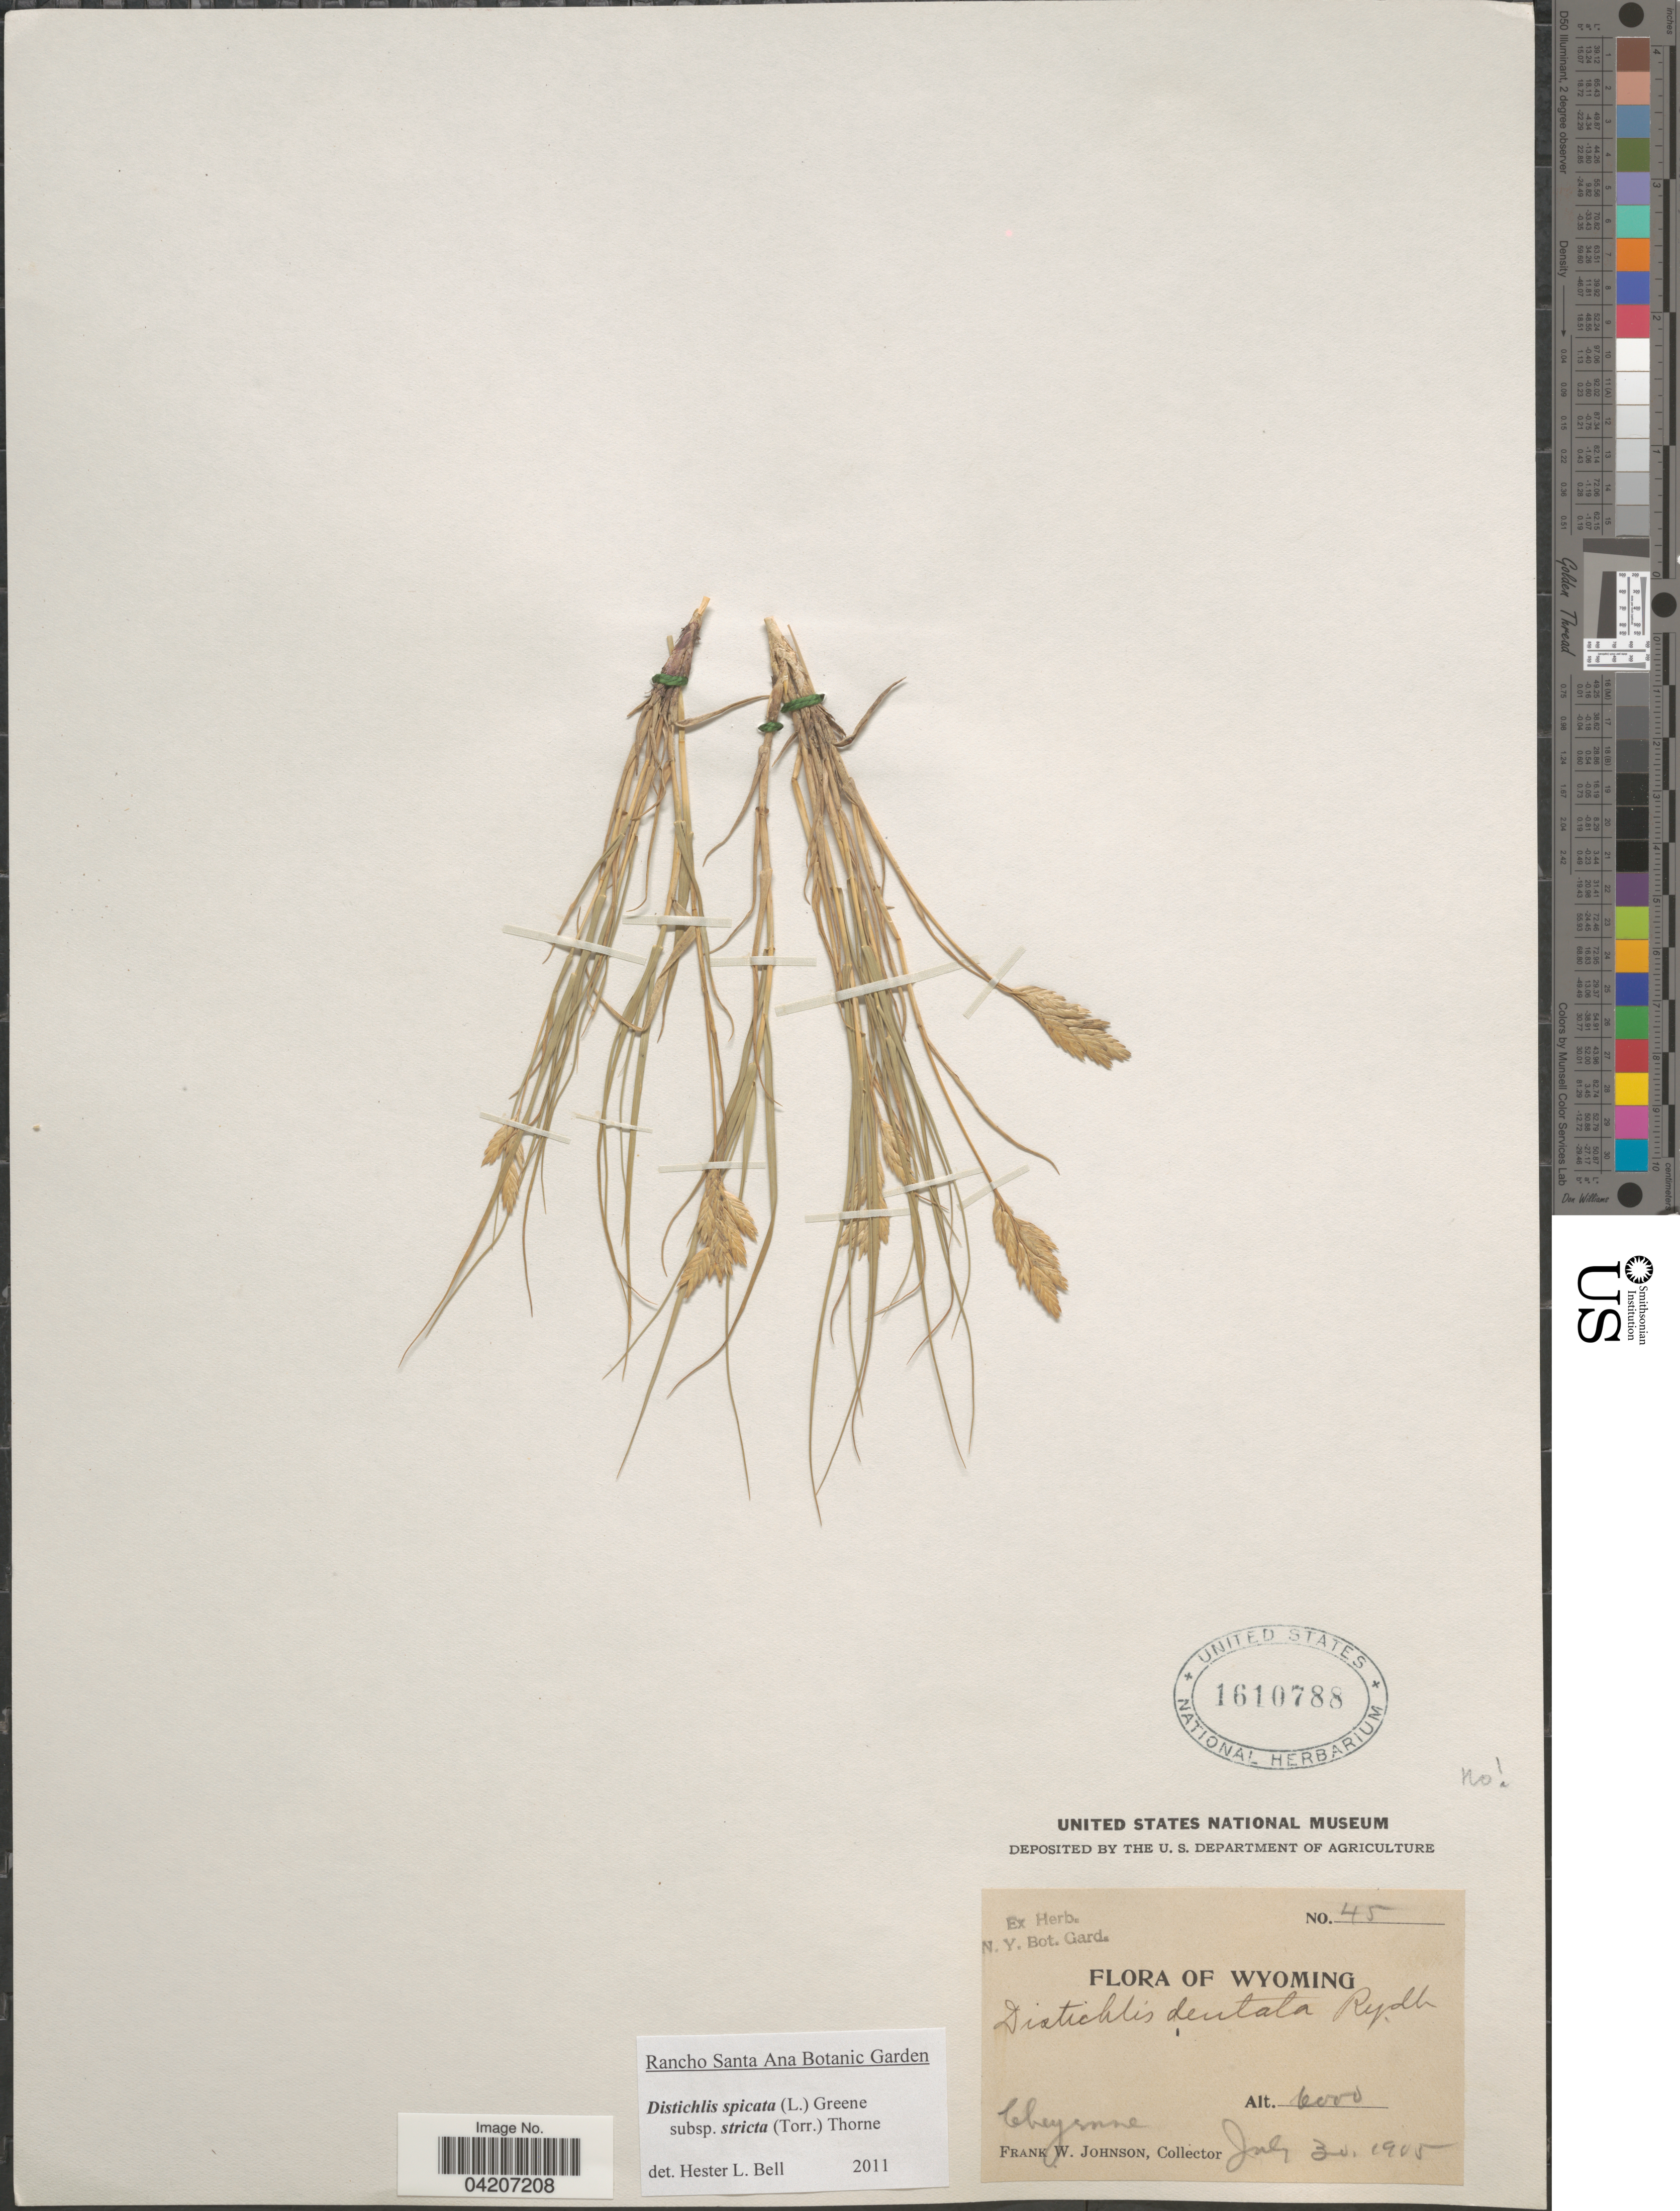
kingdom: Plantae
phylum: Tracheophyta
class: Liliopsida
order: Poales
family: Poaceae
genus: Distichlis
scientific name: Distichlis spicata subsp. stricta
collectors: F. W. Johnson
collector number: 45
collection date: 1905-07-30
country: United States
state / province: Wyoming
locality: Cheyenne.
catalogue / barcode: US 1610788